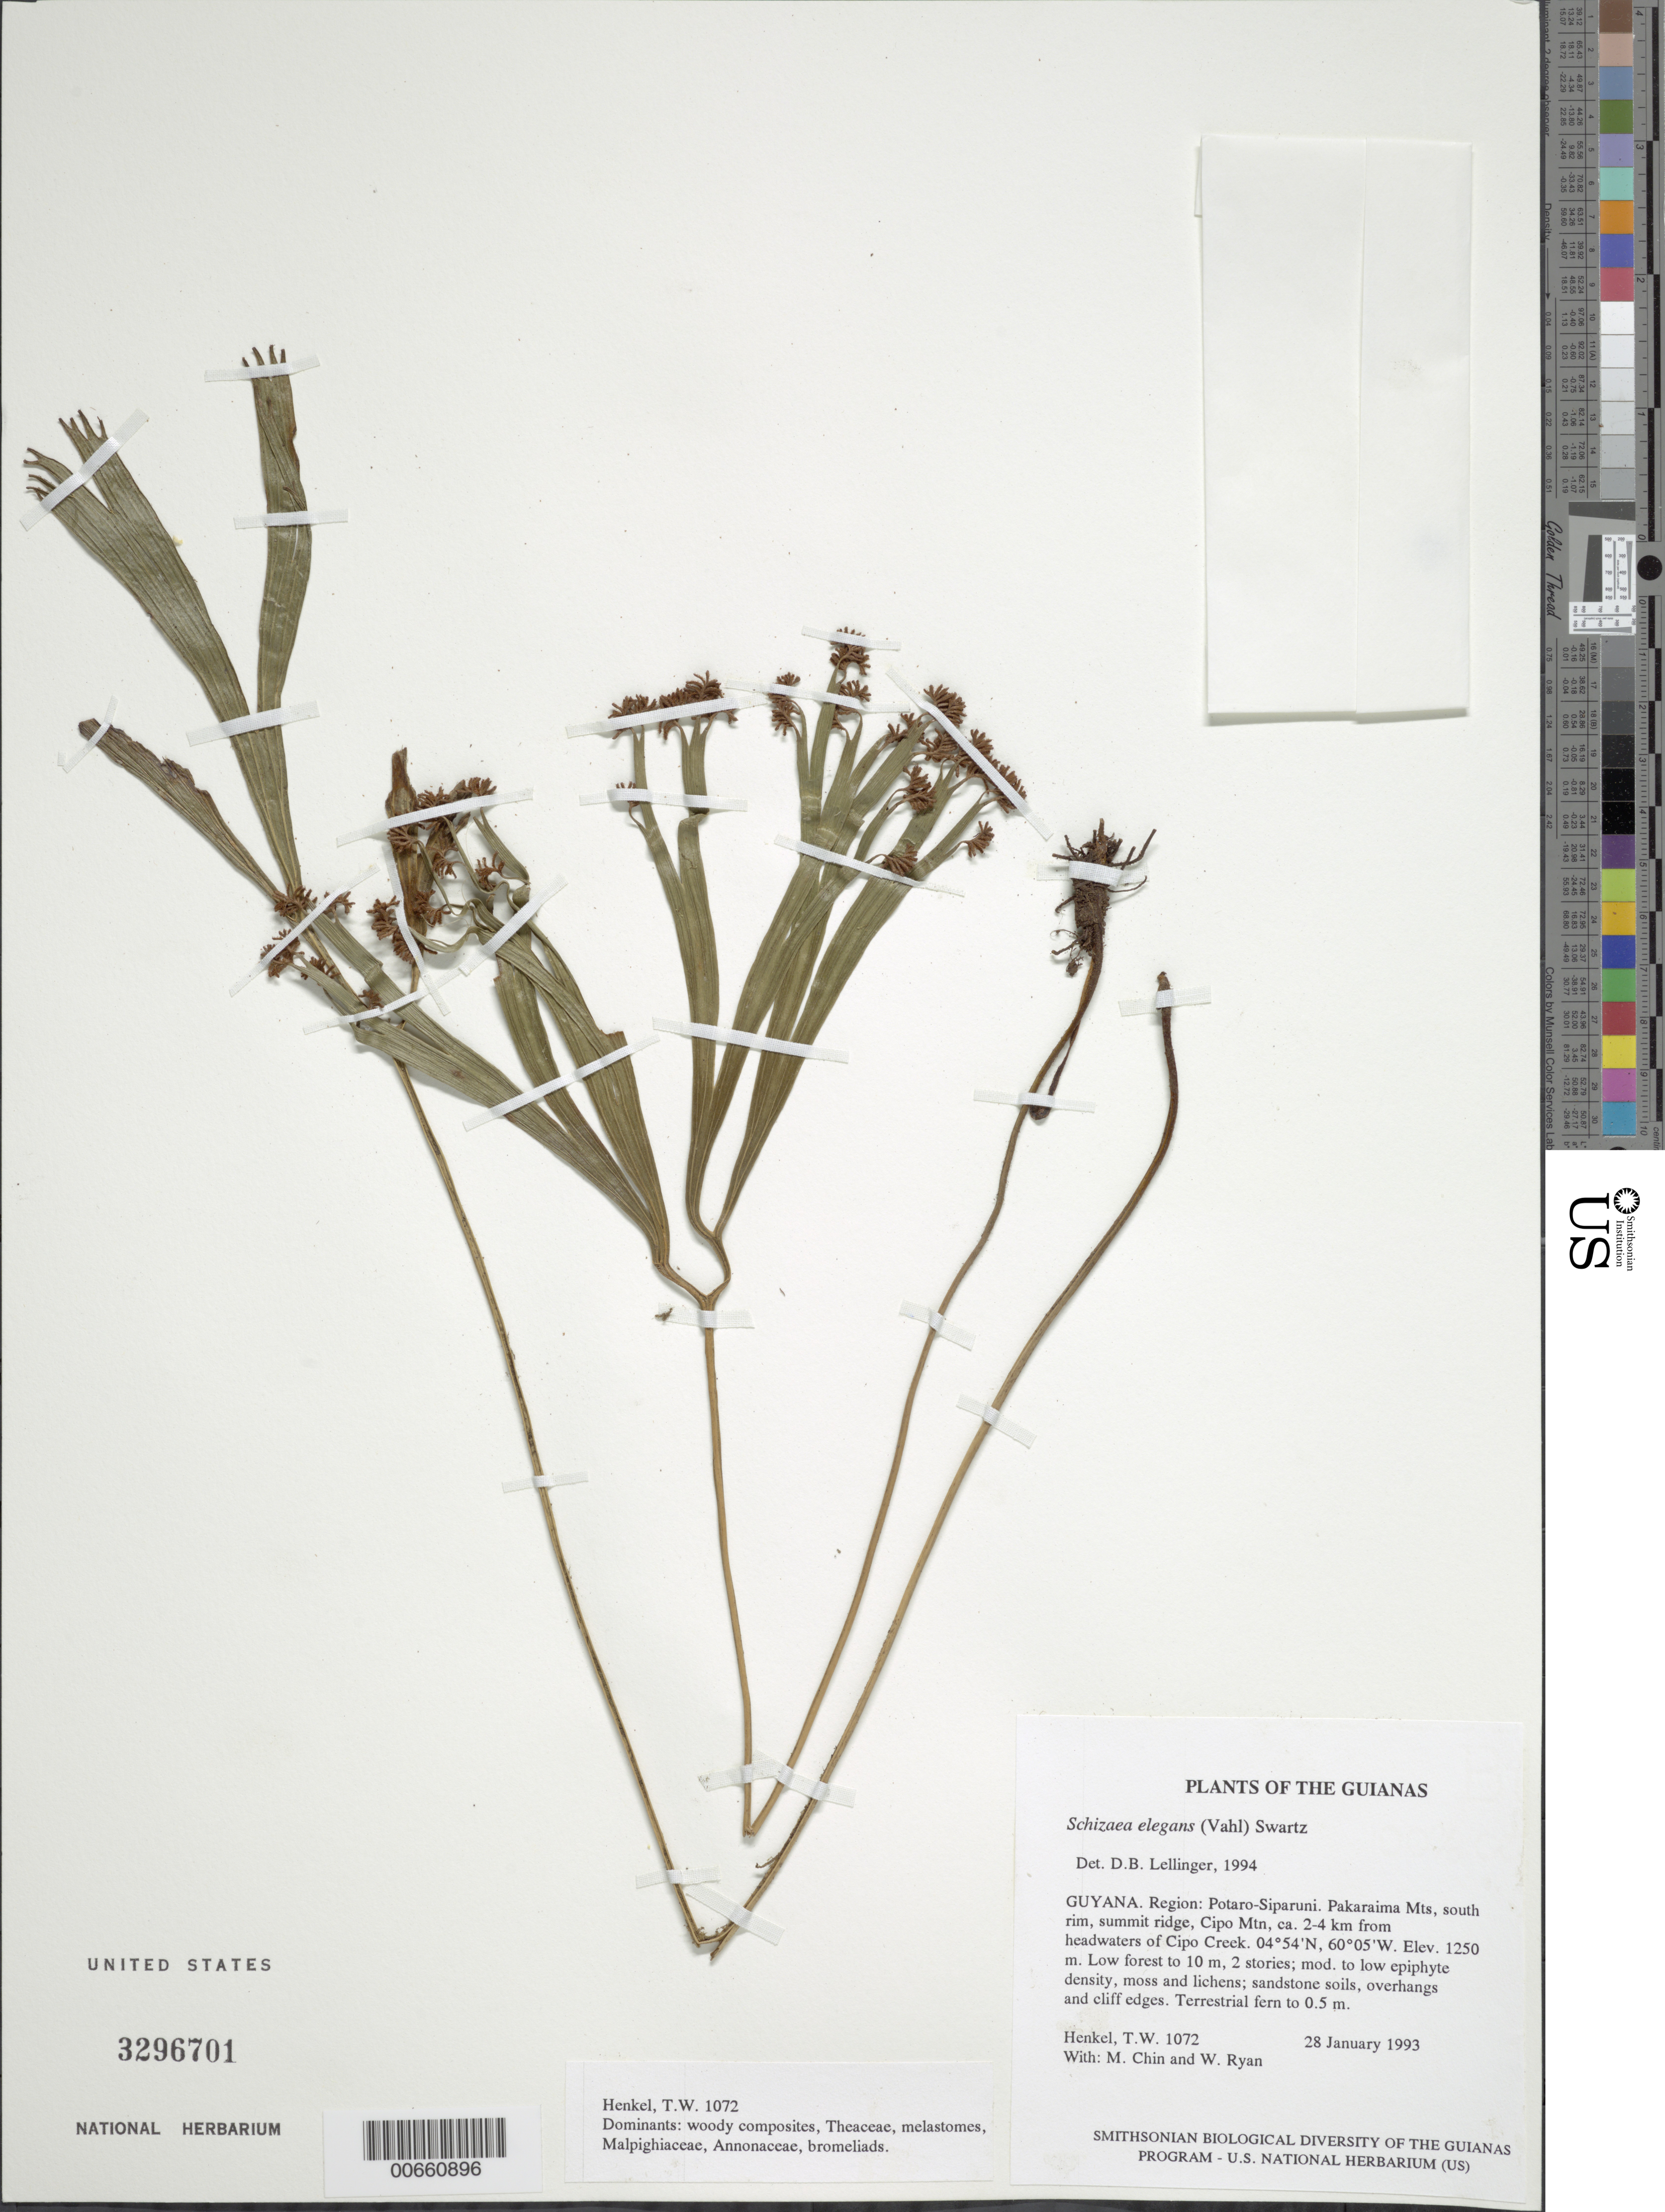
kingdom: Plantae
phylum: Tracheophyta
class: Polypodiopsida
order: Schizaeales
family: Schizaeaceae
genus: Schizaea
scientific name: Schizaea elegans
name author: (Vahl) Sw.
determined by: Lellinger, David B., (BOT), Smithsonian Institution - National Museum of Natural History (UNITED STATES)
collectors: T. Henkel, M. Chin & W. Ryan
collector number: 1072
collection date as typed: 28 January 1993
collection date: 1993-01-28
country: Guyana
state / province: Potaro-Siparuni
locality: Pakaraima Mts, S rim, summit ridge, Cipo Mt, ±2-4 km from headwaters of Cipo Creek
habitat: Low forest to 10 m, 2 stories; sandstone soils, overhangs and cliff edges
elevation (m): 1250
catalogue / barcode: US 3296701